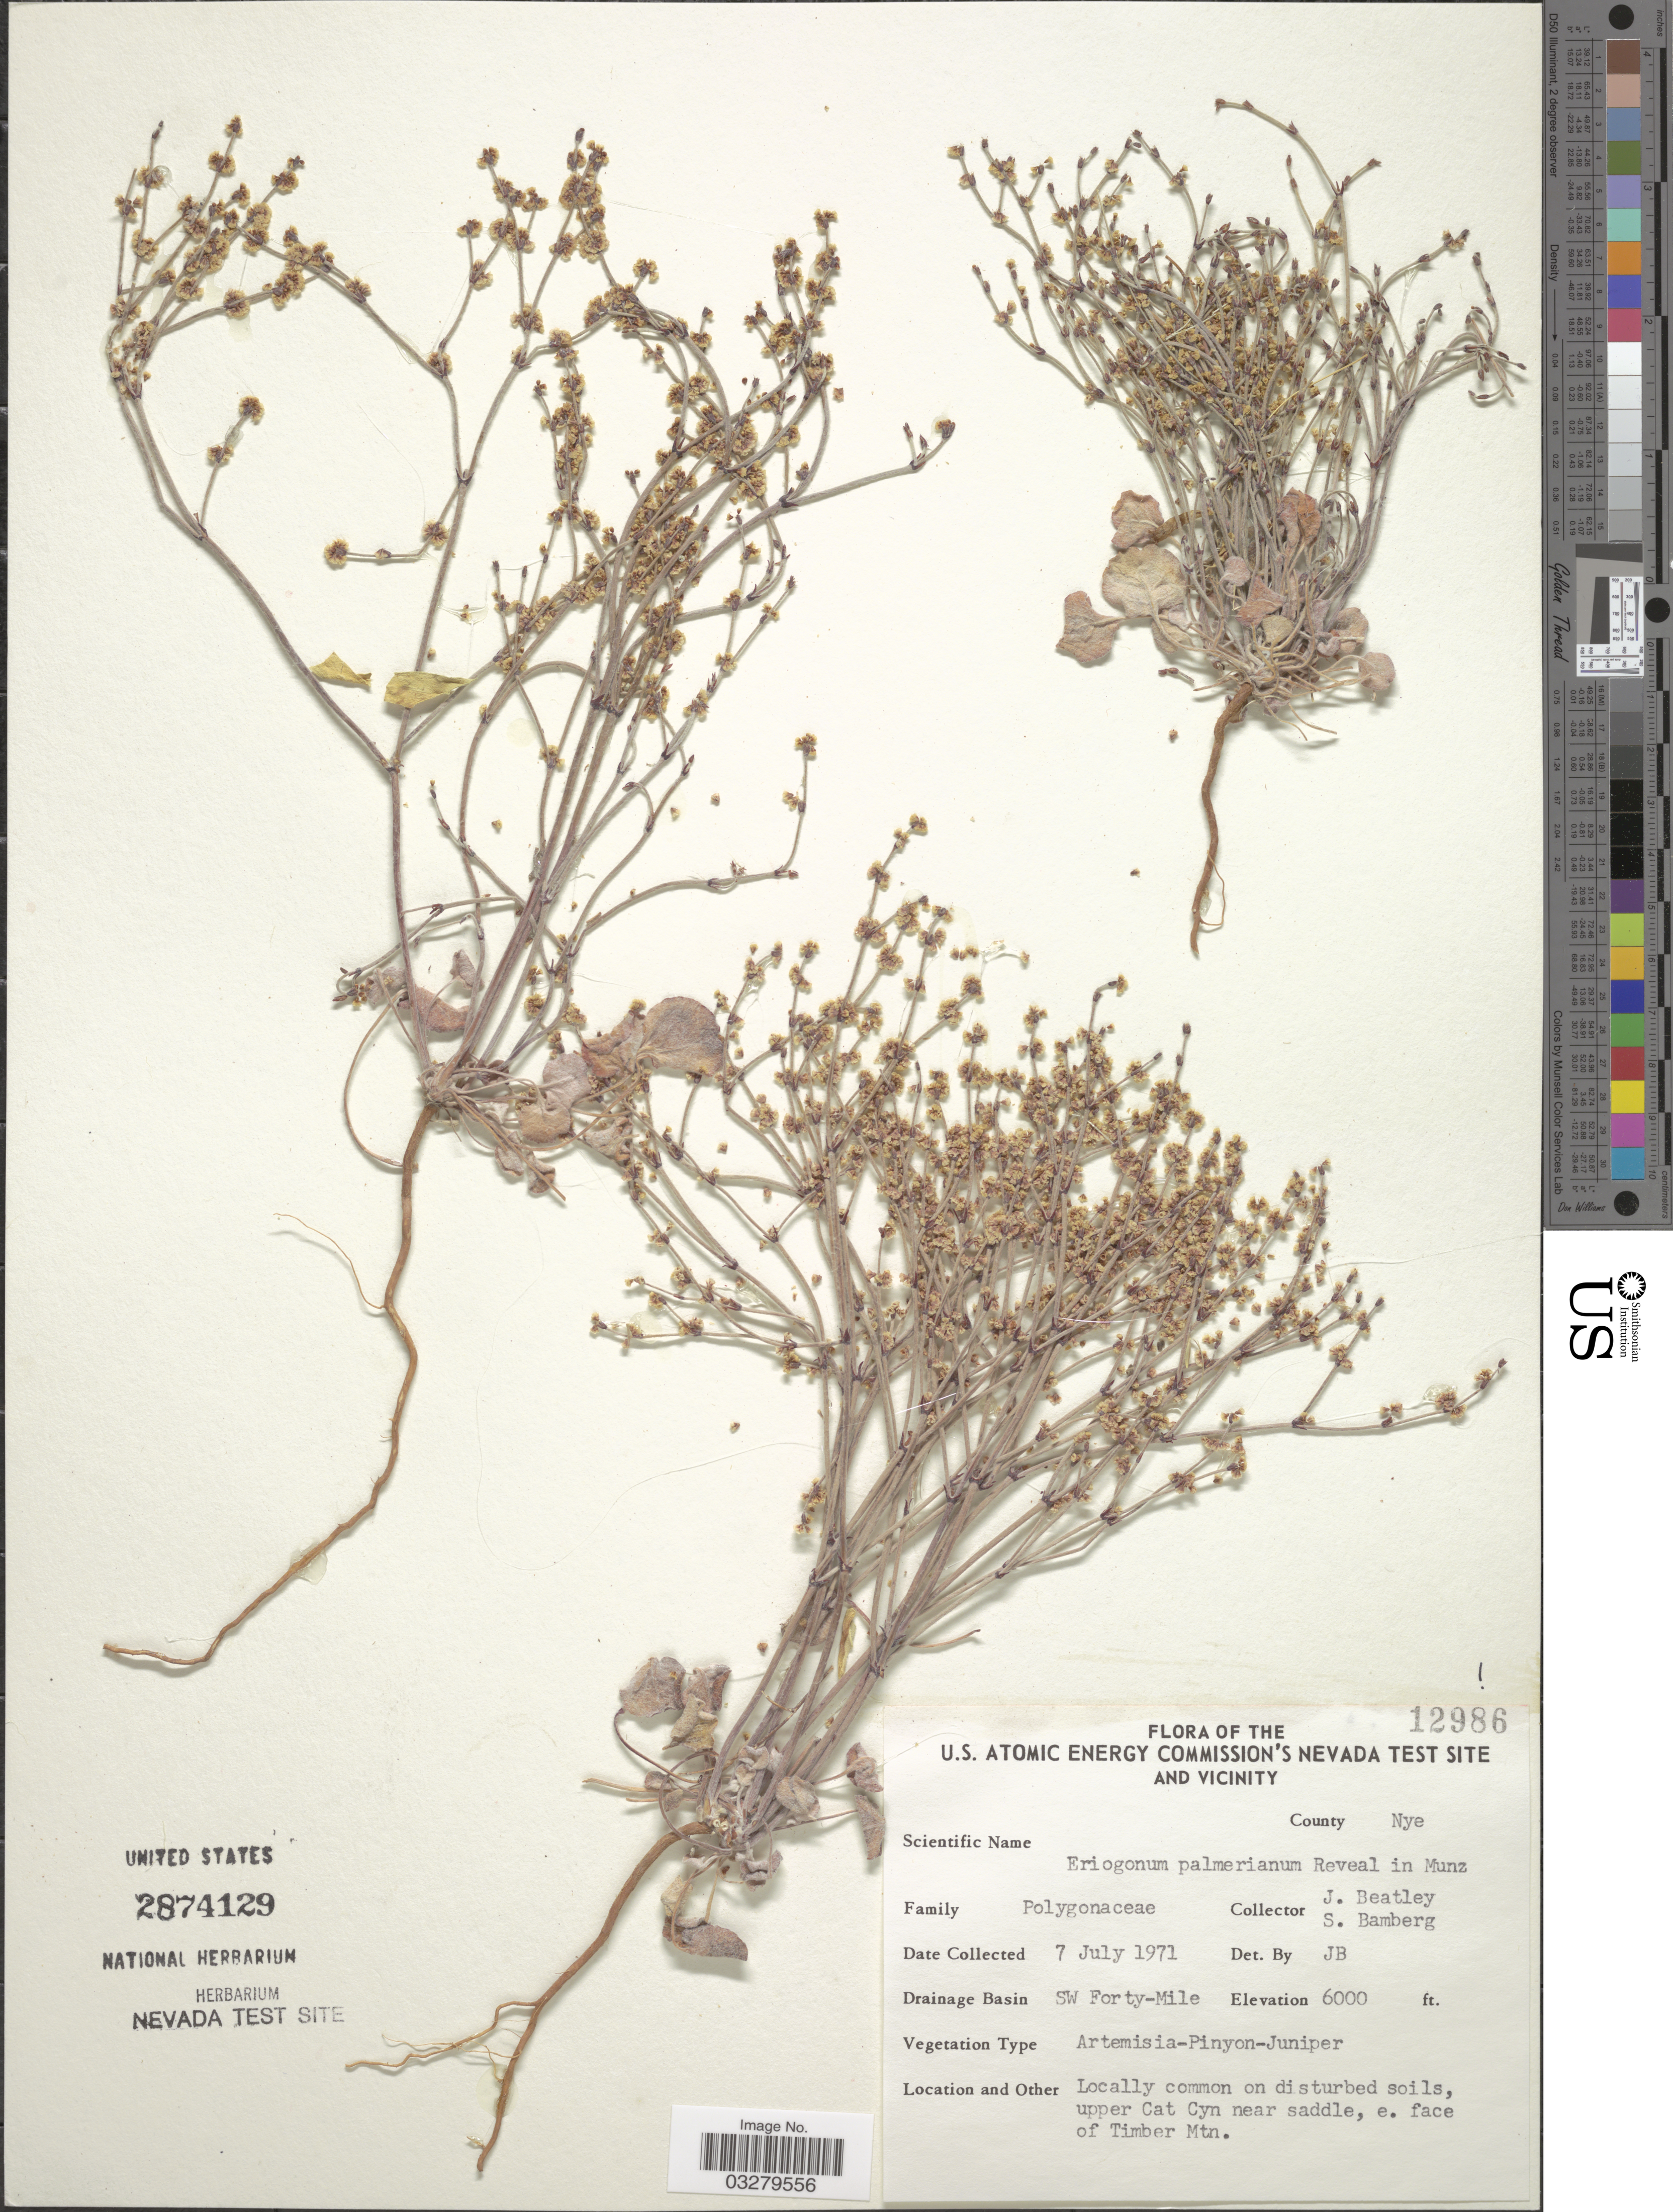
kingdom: Plantae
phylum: Tracheophyta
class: Magnoliopsida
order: Caryophyllales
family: Polygonaceae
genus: Eriogonum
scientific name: Eriogonum palmerianum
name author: Reveal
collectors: J. C. Beatley & S. Bamberg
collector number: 12986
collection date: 1971-07-07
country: United States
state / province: Nevada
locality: U.S. Atomic Energy Commission's Nevada Test Site and Vicinity. County Nye. Drainage Basin SW Forty-Mile. Upper Cat Cyn near saddle, e. face of Timber Mtn.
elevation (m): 1829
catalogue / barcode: US 2874129